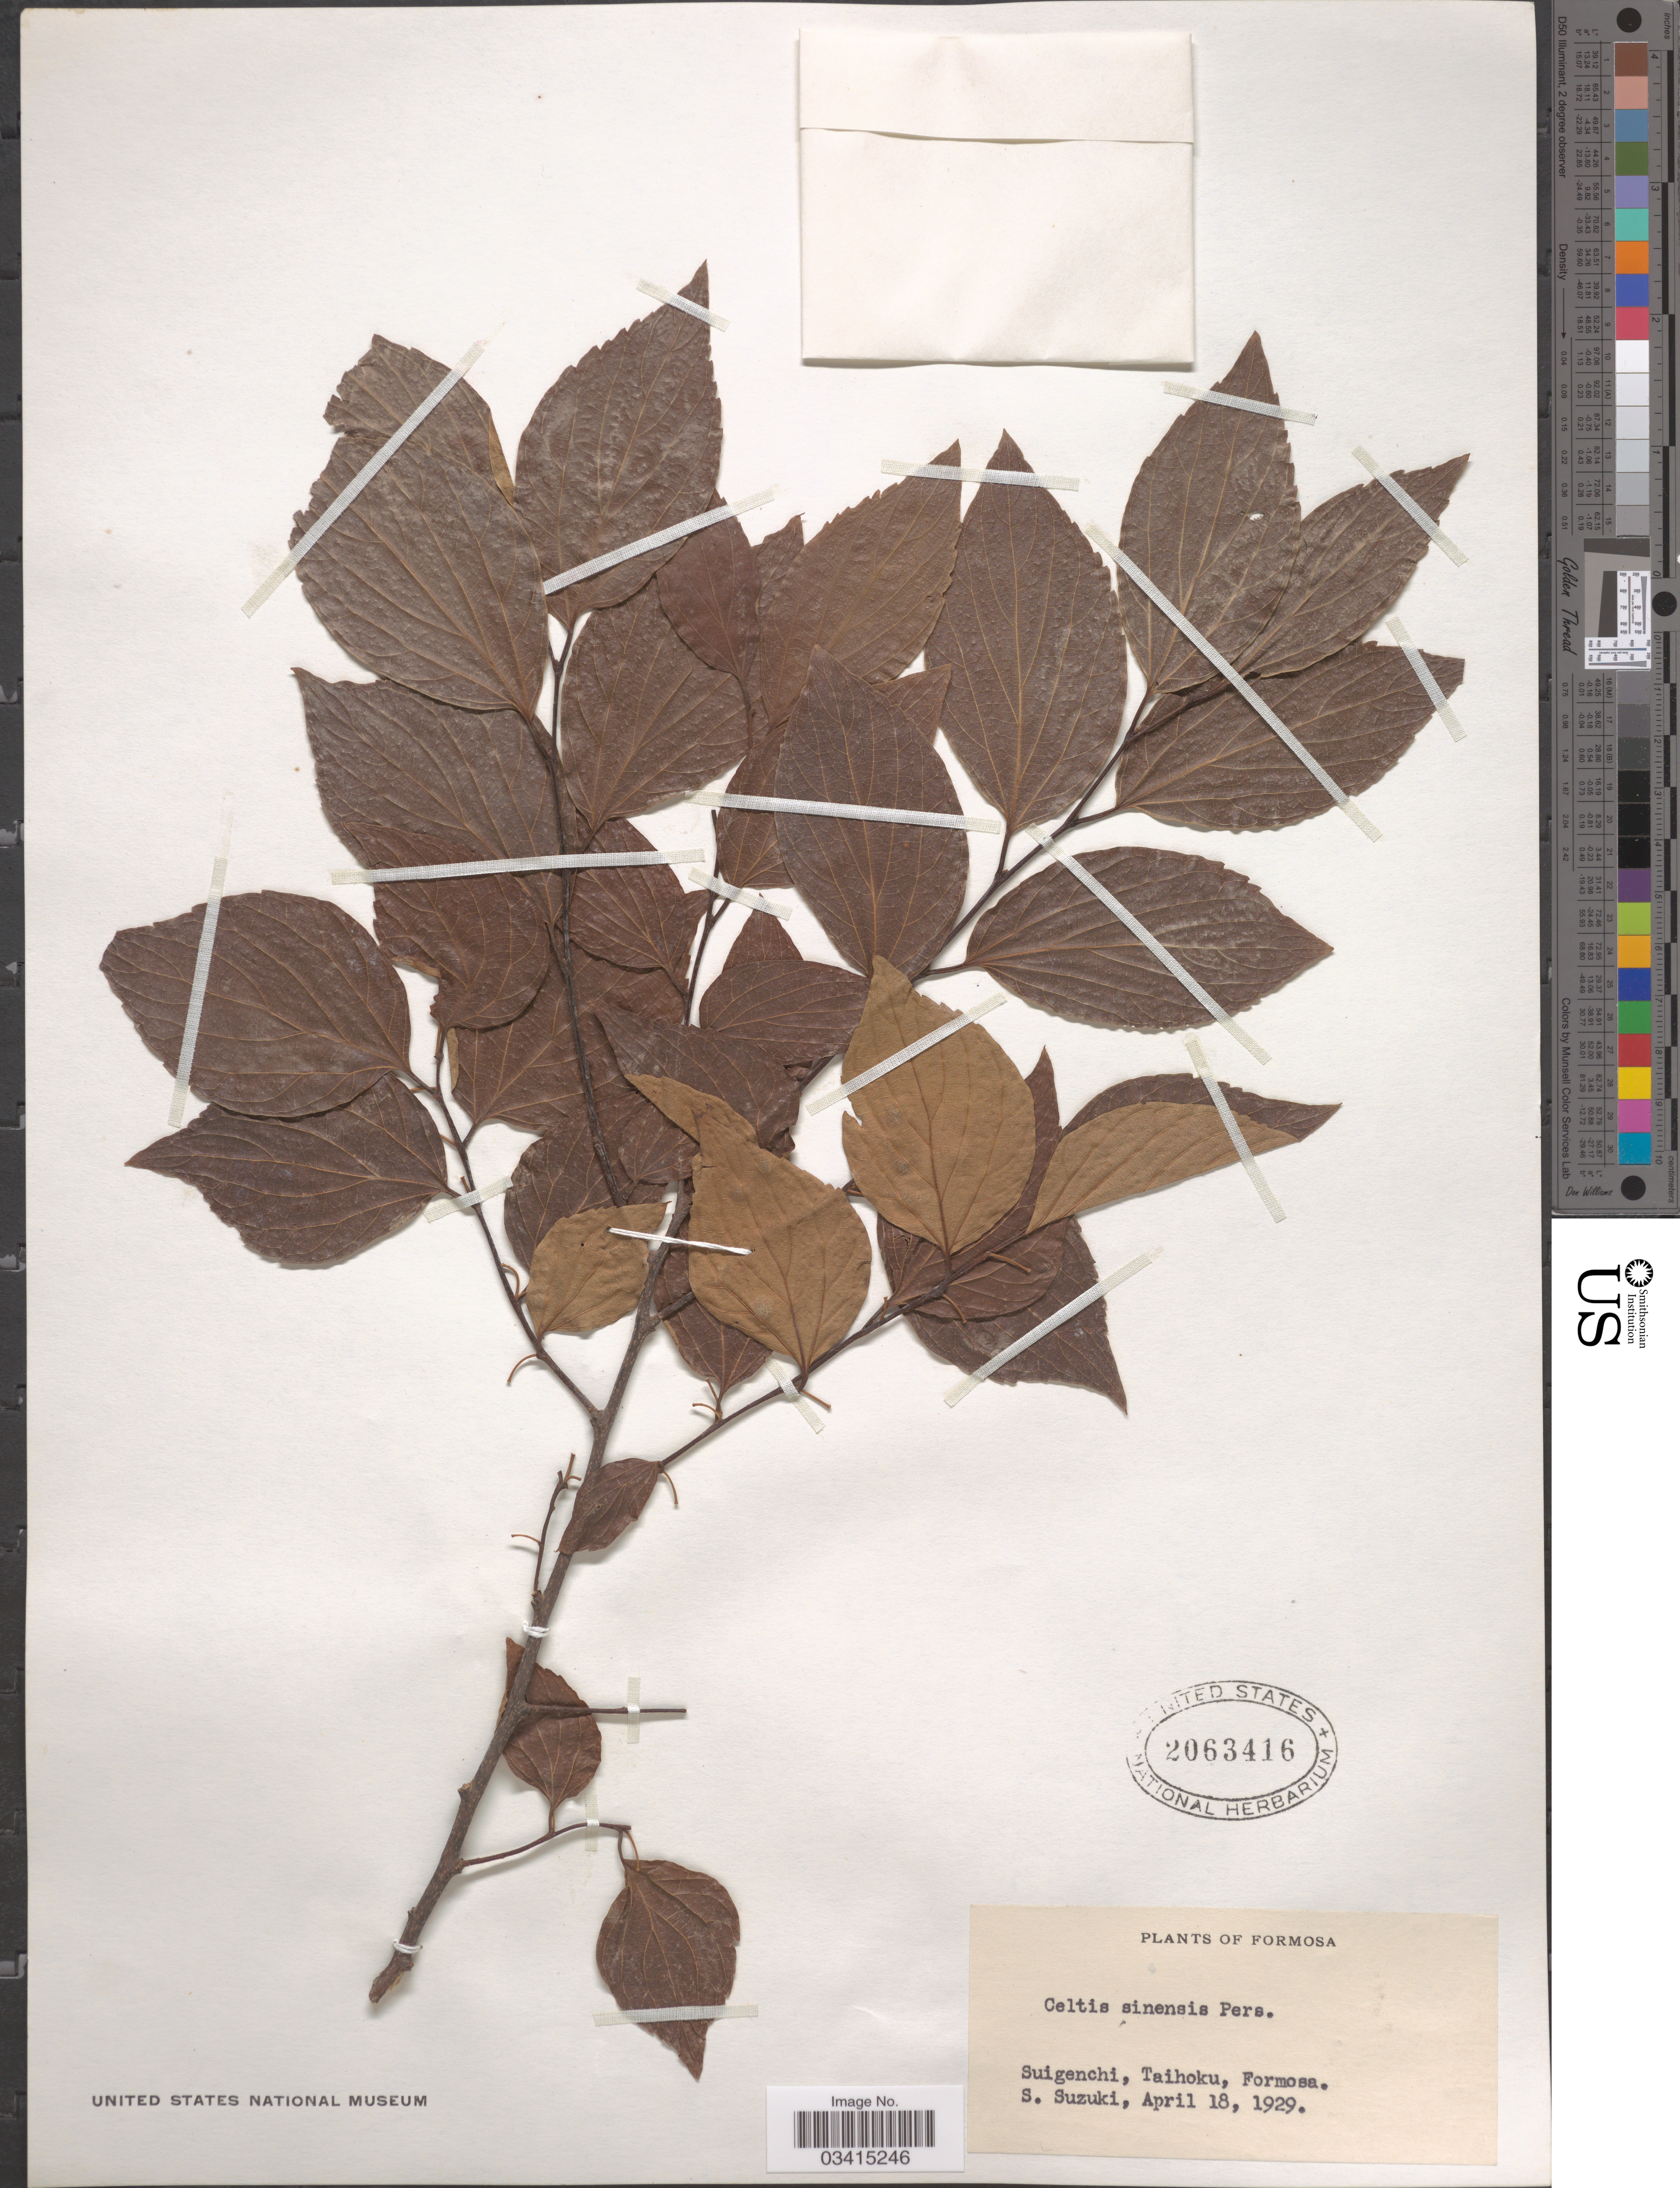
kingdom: Plantae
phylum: Tracheophyta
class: Magnoliopsida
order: Rosales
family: Cannabaceae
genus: Celtis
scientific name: Celtis sinensis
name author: Pers.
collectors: S. Suzuki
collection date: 1929-04-18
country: Taiwan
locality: Formosa. Suigenchi, Taihoku.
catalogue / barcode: US 2063416